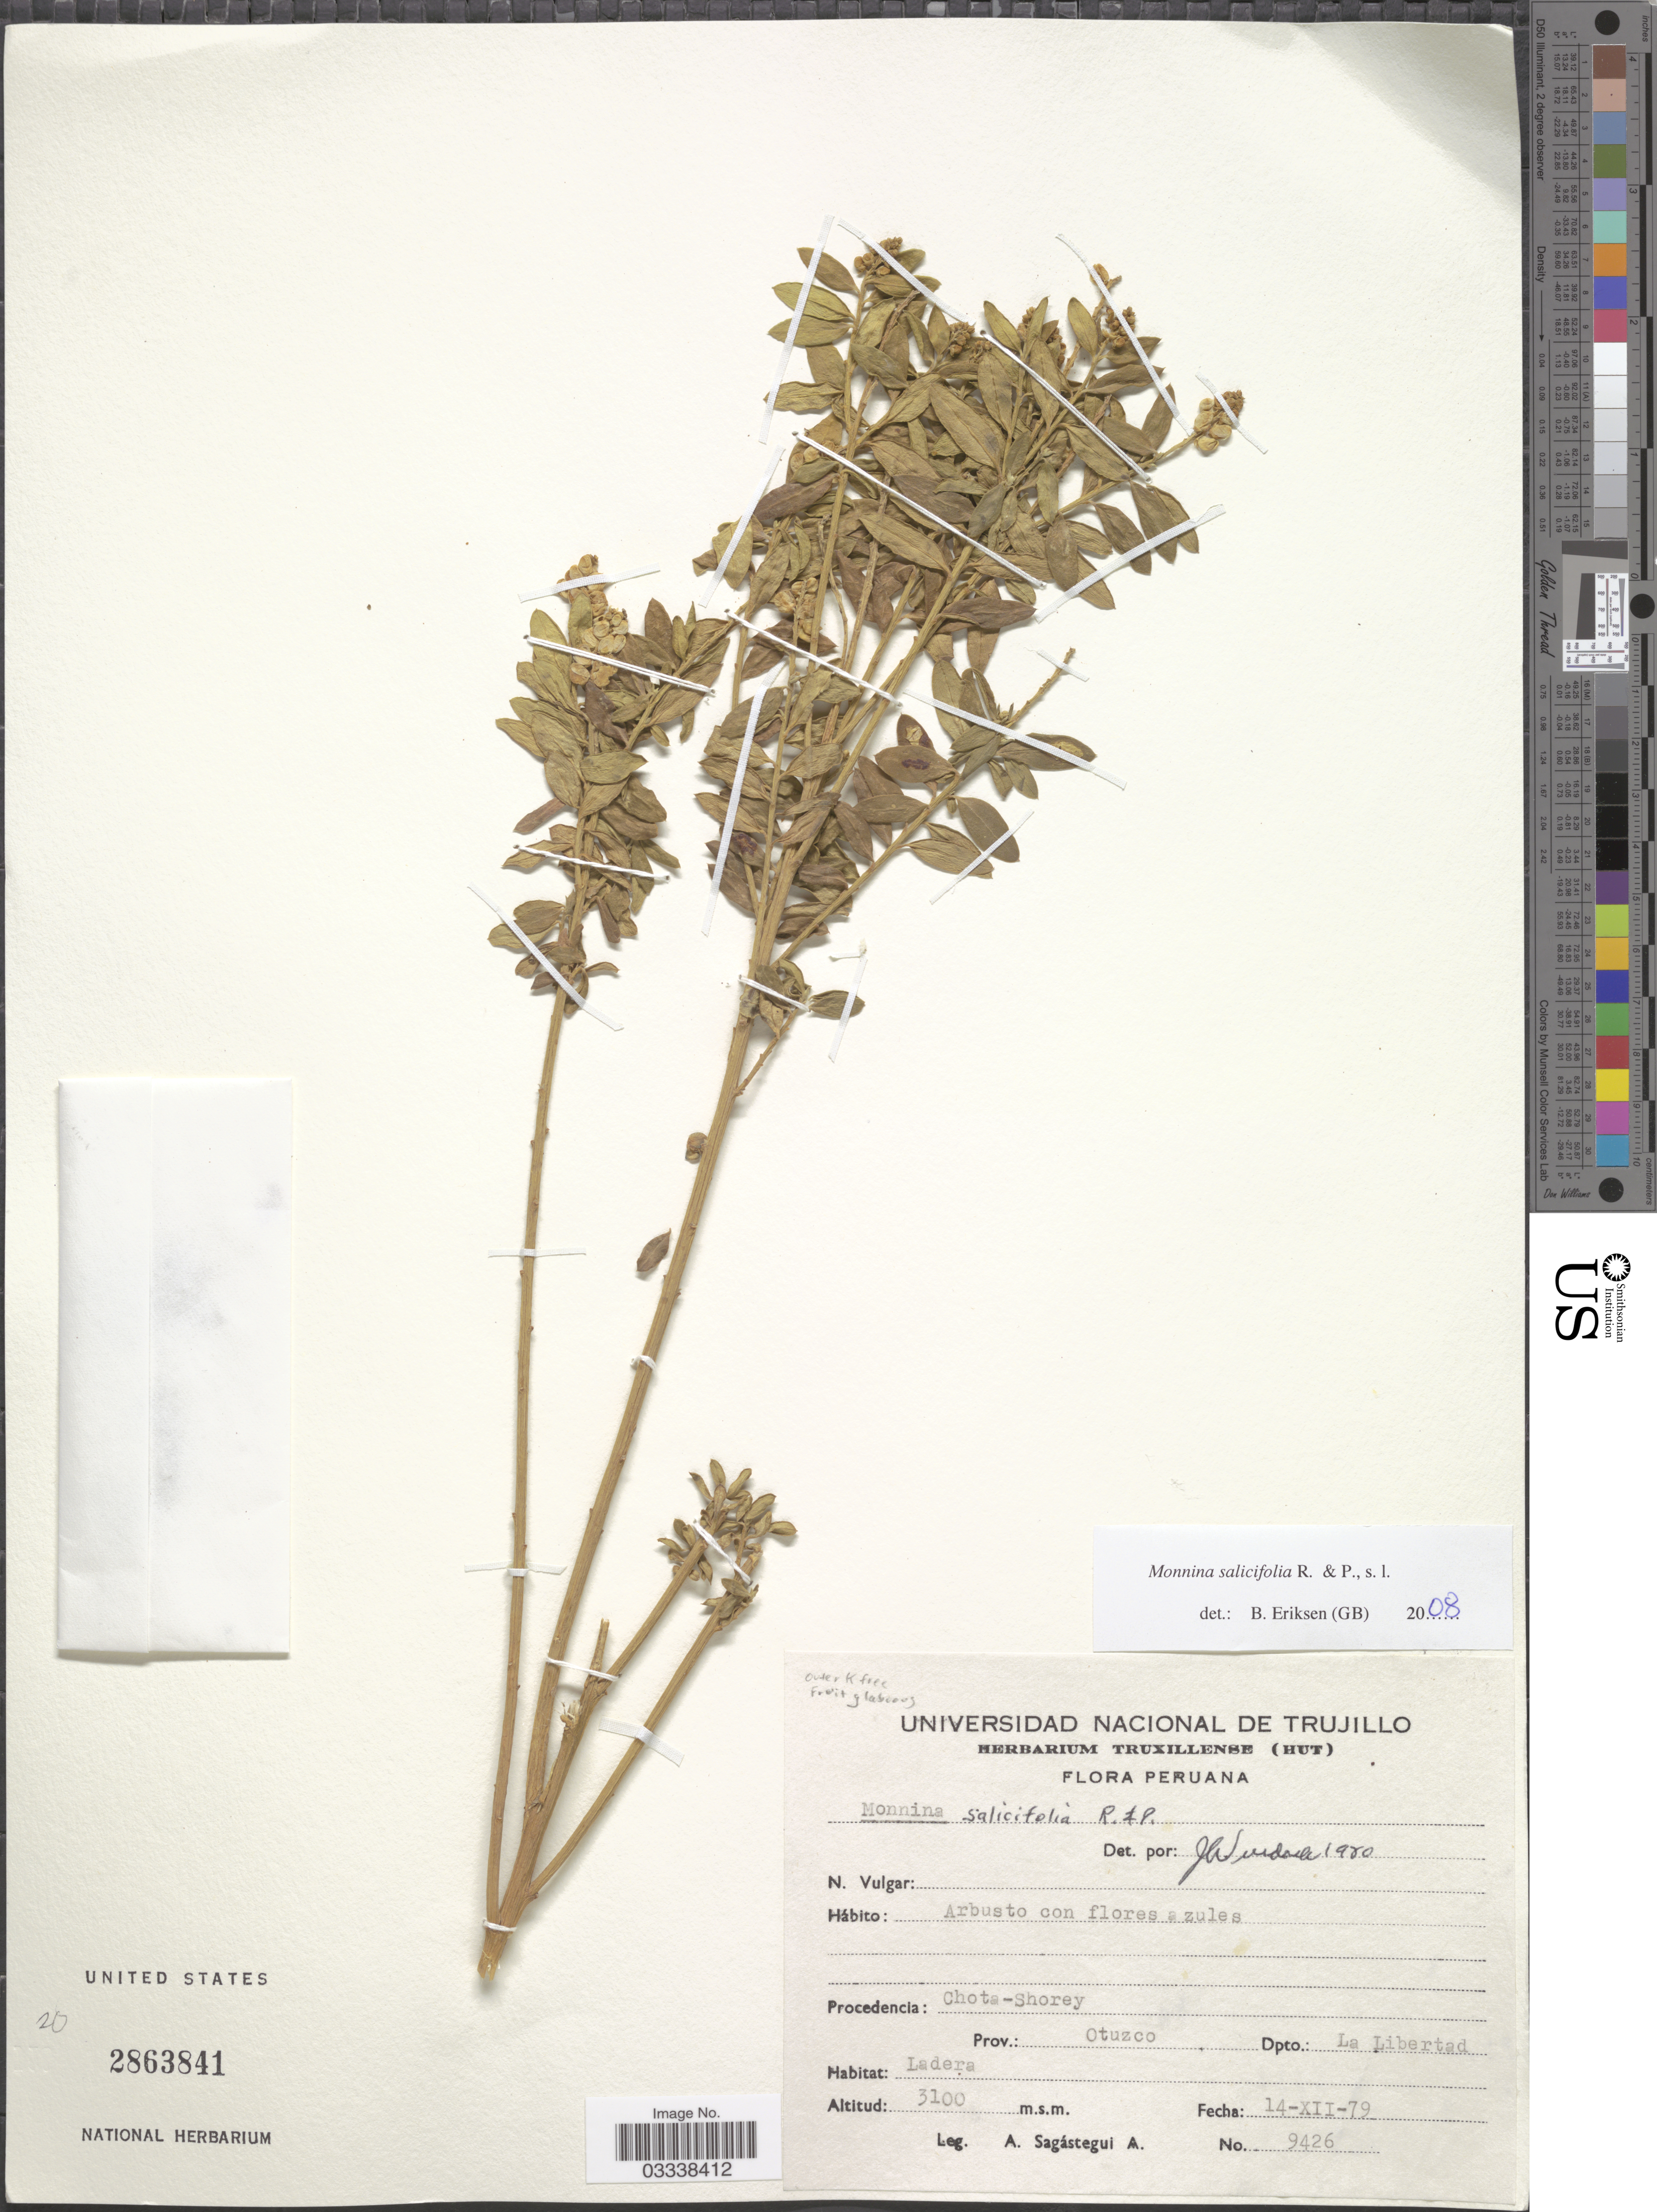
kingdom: Plantae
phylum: Tracheophyta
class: Magnoliopsida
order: Fabales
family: Polygalaceae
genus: Monnina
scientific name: Monnina salicifolia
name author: Ruiz & Pav.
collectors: A. Sagástegui A.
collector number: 9426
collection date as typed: Transcribed d/m/y: 14/12/79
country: Peru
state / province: La Libertad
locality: Chota-Shorey. Prov.: Otuzco, Dpto.: La Libertad.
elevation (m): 3100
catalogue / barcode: US 2863841